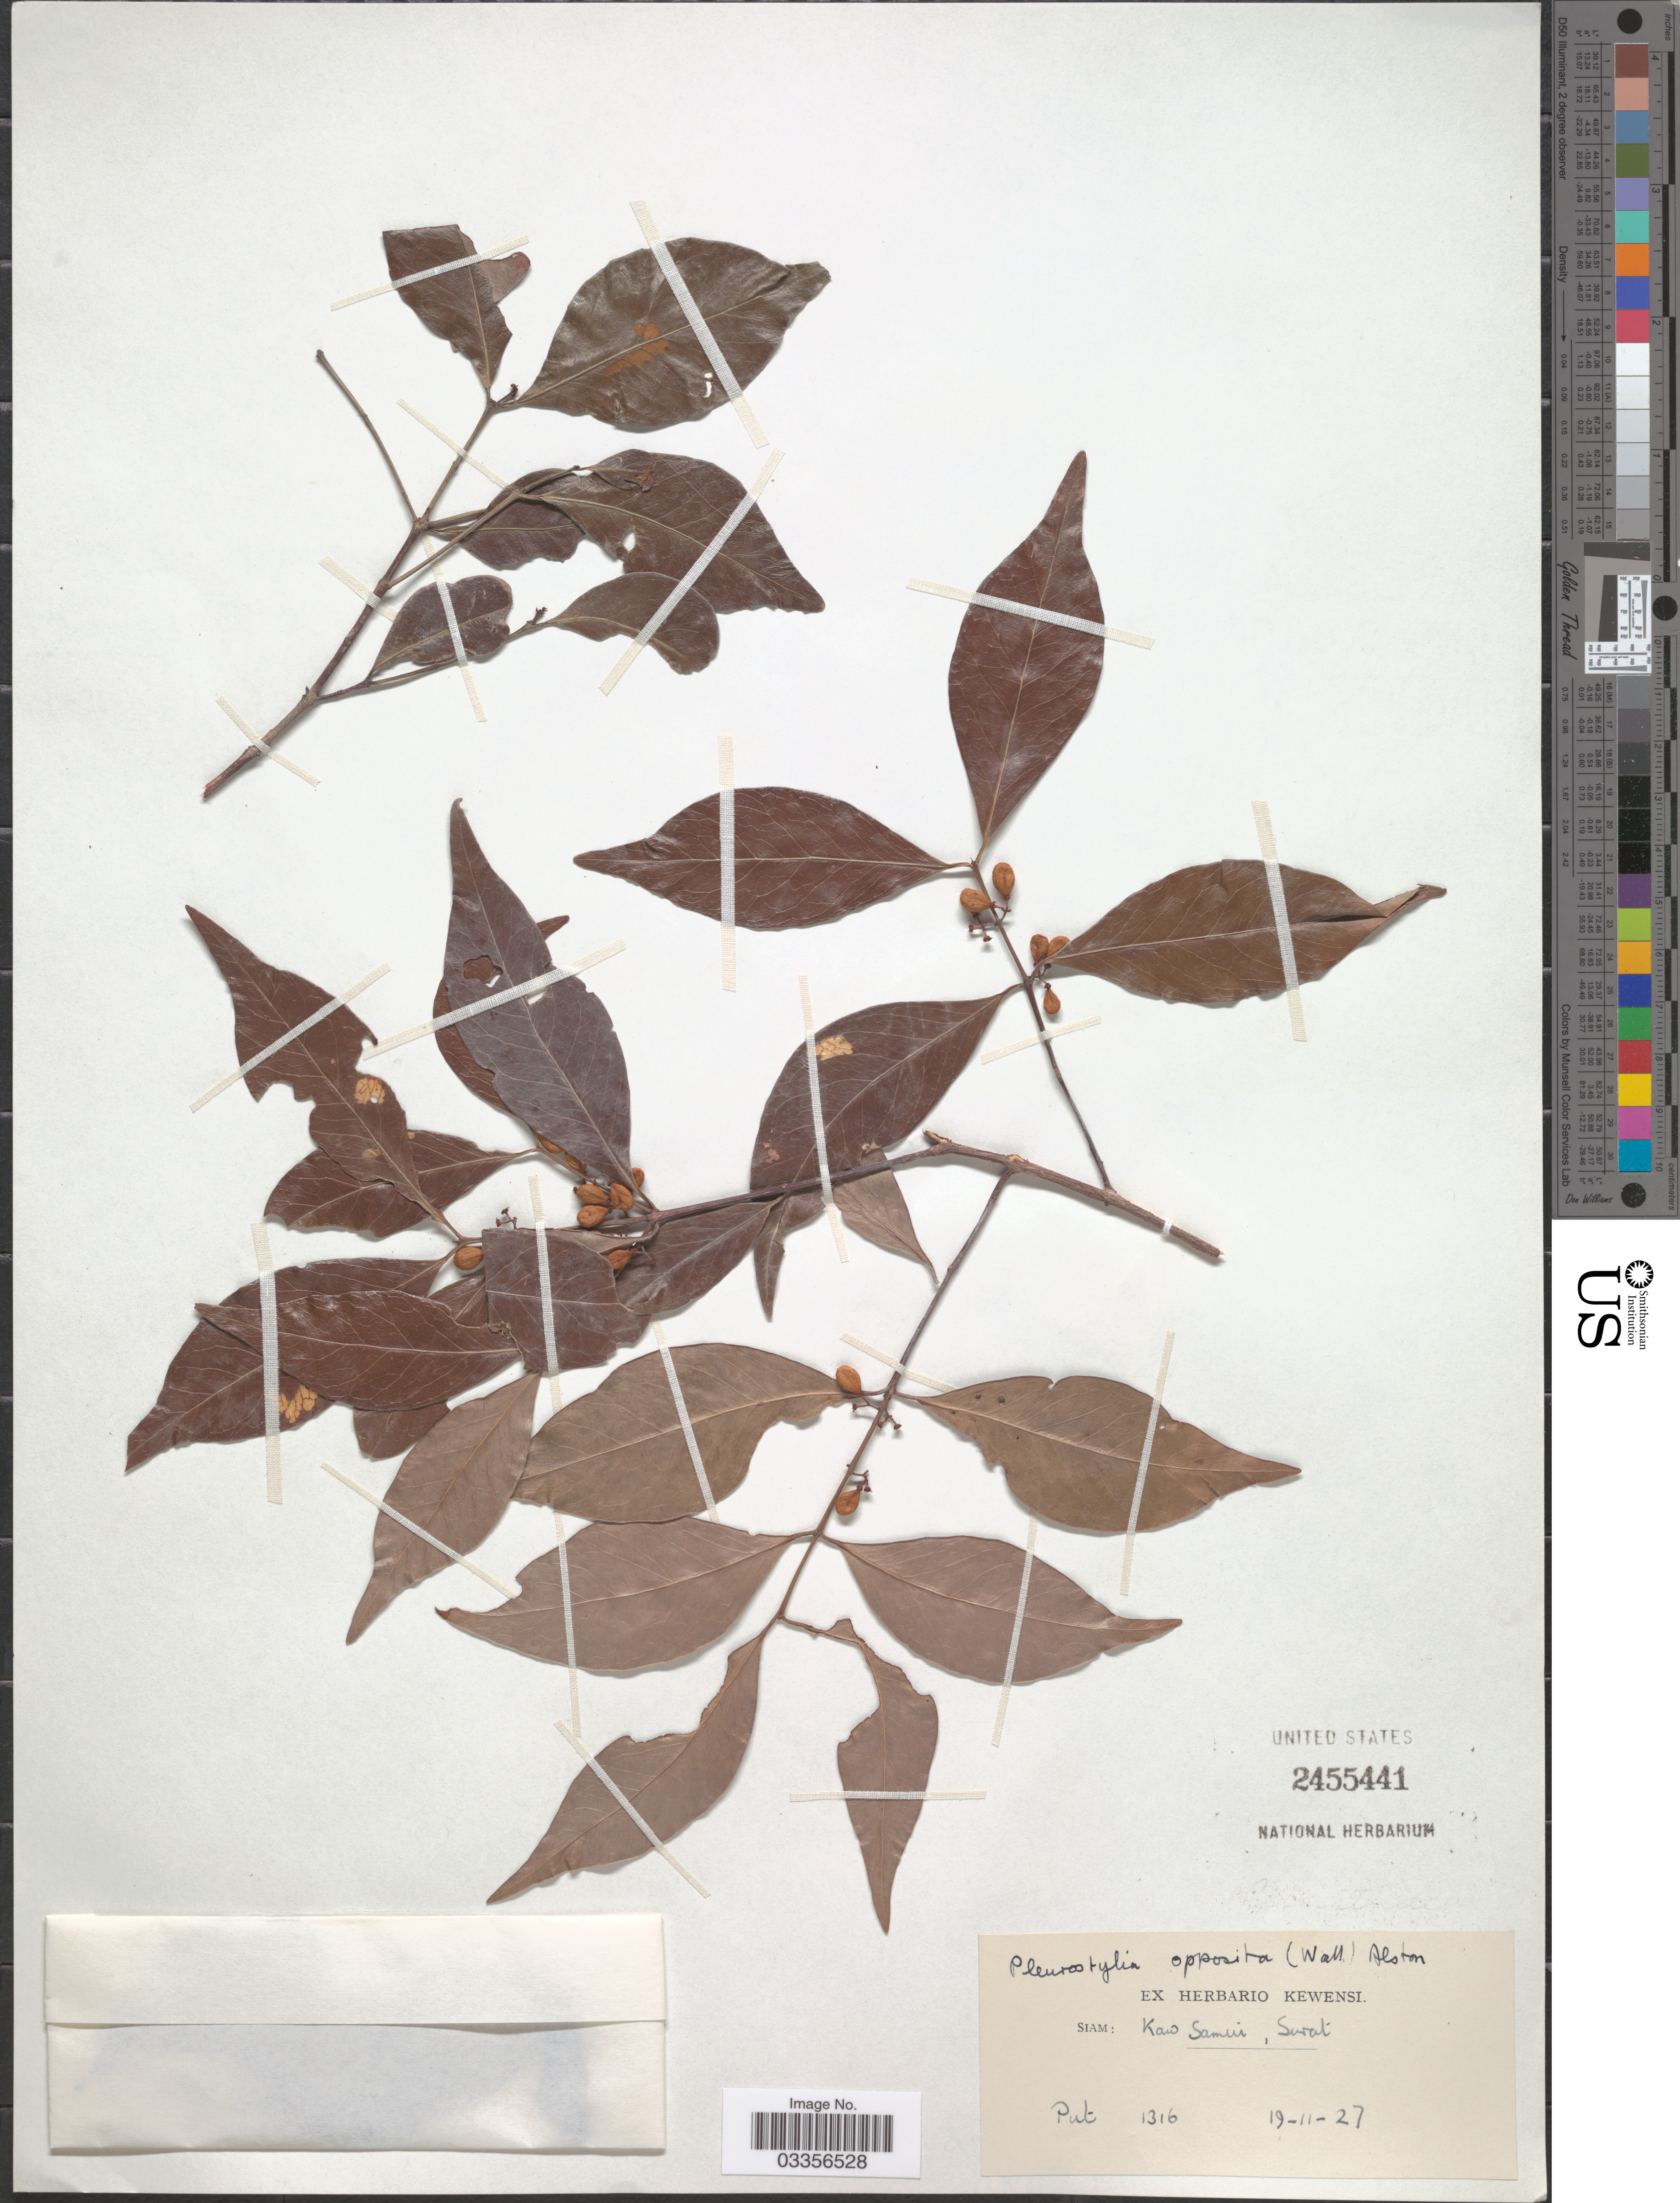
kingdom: Plantae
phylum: Tracheophyta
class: Magnoliopsida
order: Celastrales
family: Celastraceae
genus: Pleurostylia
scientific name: Pleurostylia opposita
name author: (Wall.) Alston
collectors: -. Put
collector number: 1316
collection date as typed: Transcribed d/m/y: 19/11/27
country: Thailand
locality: Siam: Kaw Samui, Surat.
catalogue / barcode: US 2455441